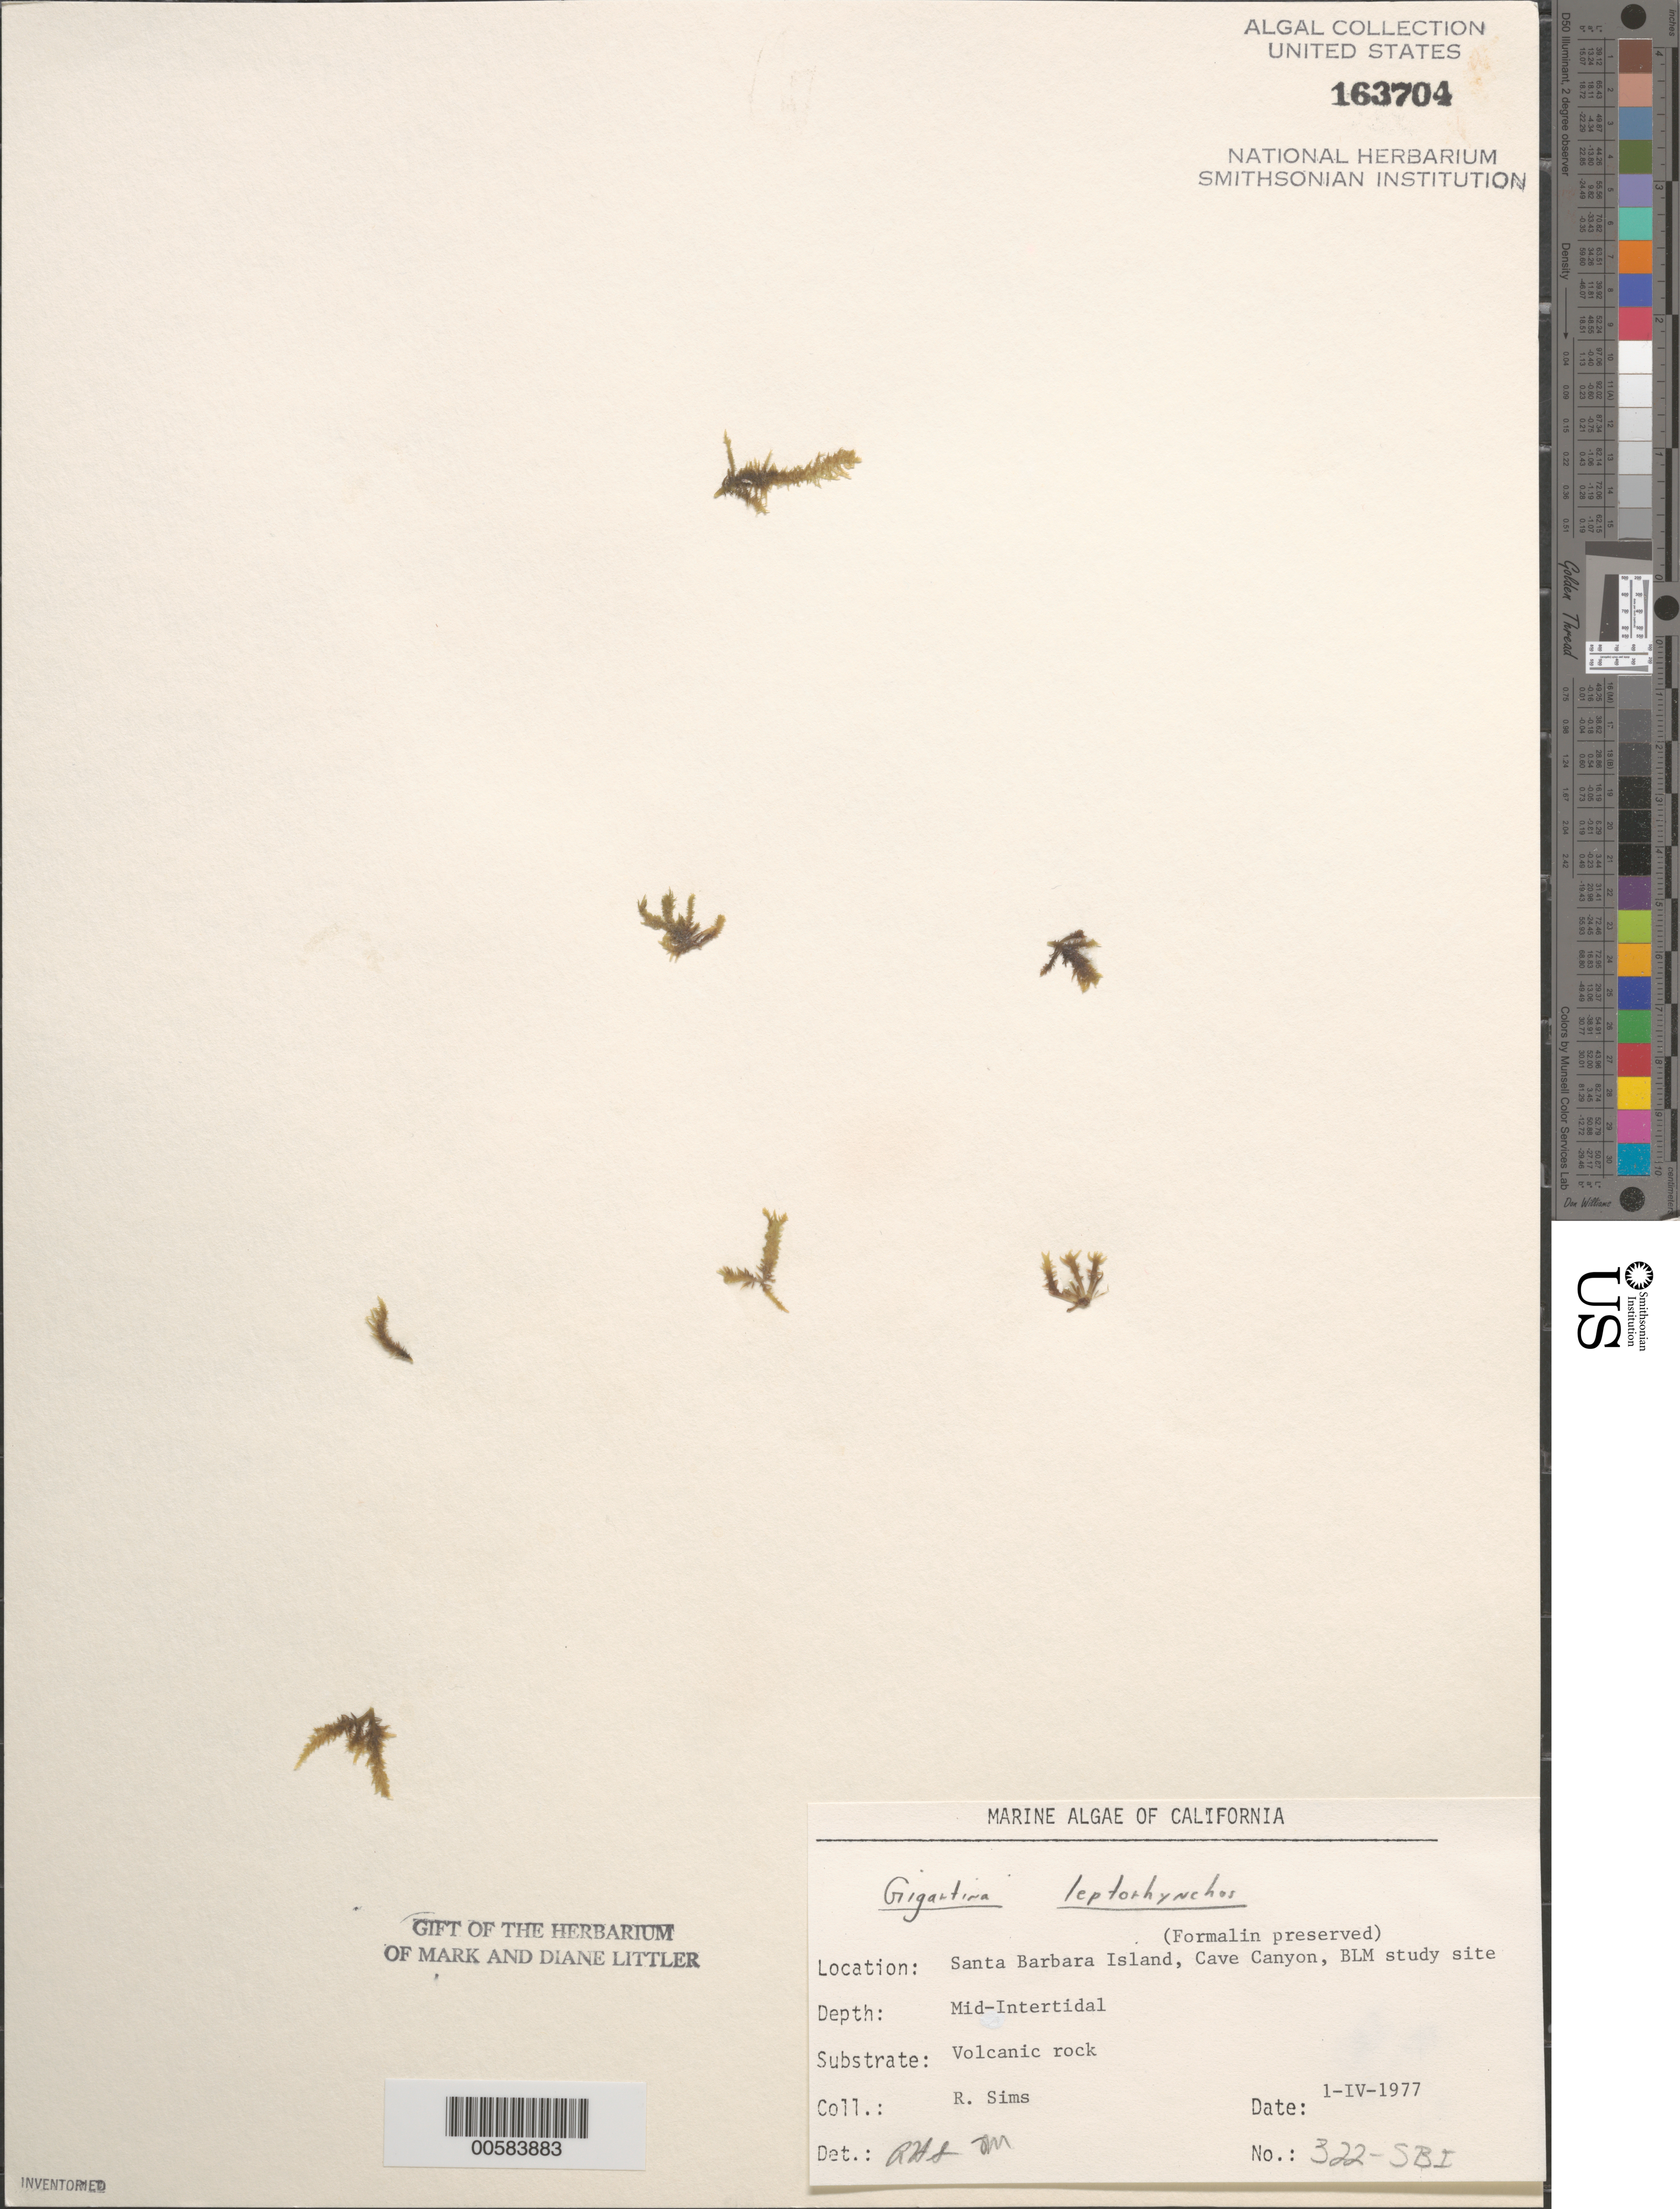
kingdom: Plantae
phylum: Rhodophyta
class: Florideophyceae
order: Gigartinales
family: Gigartinaceae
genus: Mazzaella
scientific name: Mazzaella leptorhynchos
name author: (J. Agardh) Leister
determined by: Algae name updating Project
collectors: R. H. Sims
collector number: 322-sbi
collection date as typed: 01 Apr 1977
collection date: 1977-04-01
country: United States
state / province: California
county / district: Santa Barbara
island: Santa Barbara Island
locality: Cave Canyon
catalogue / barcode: US 163704